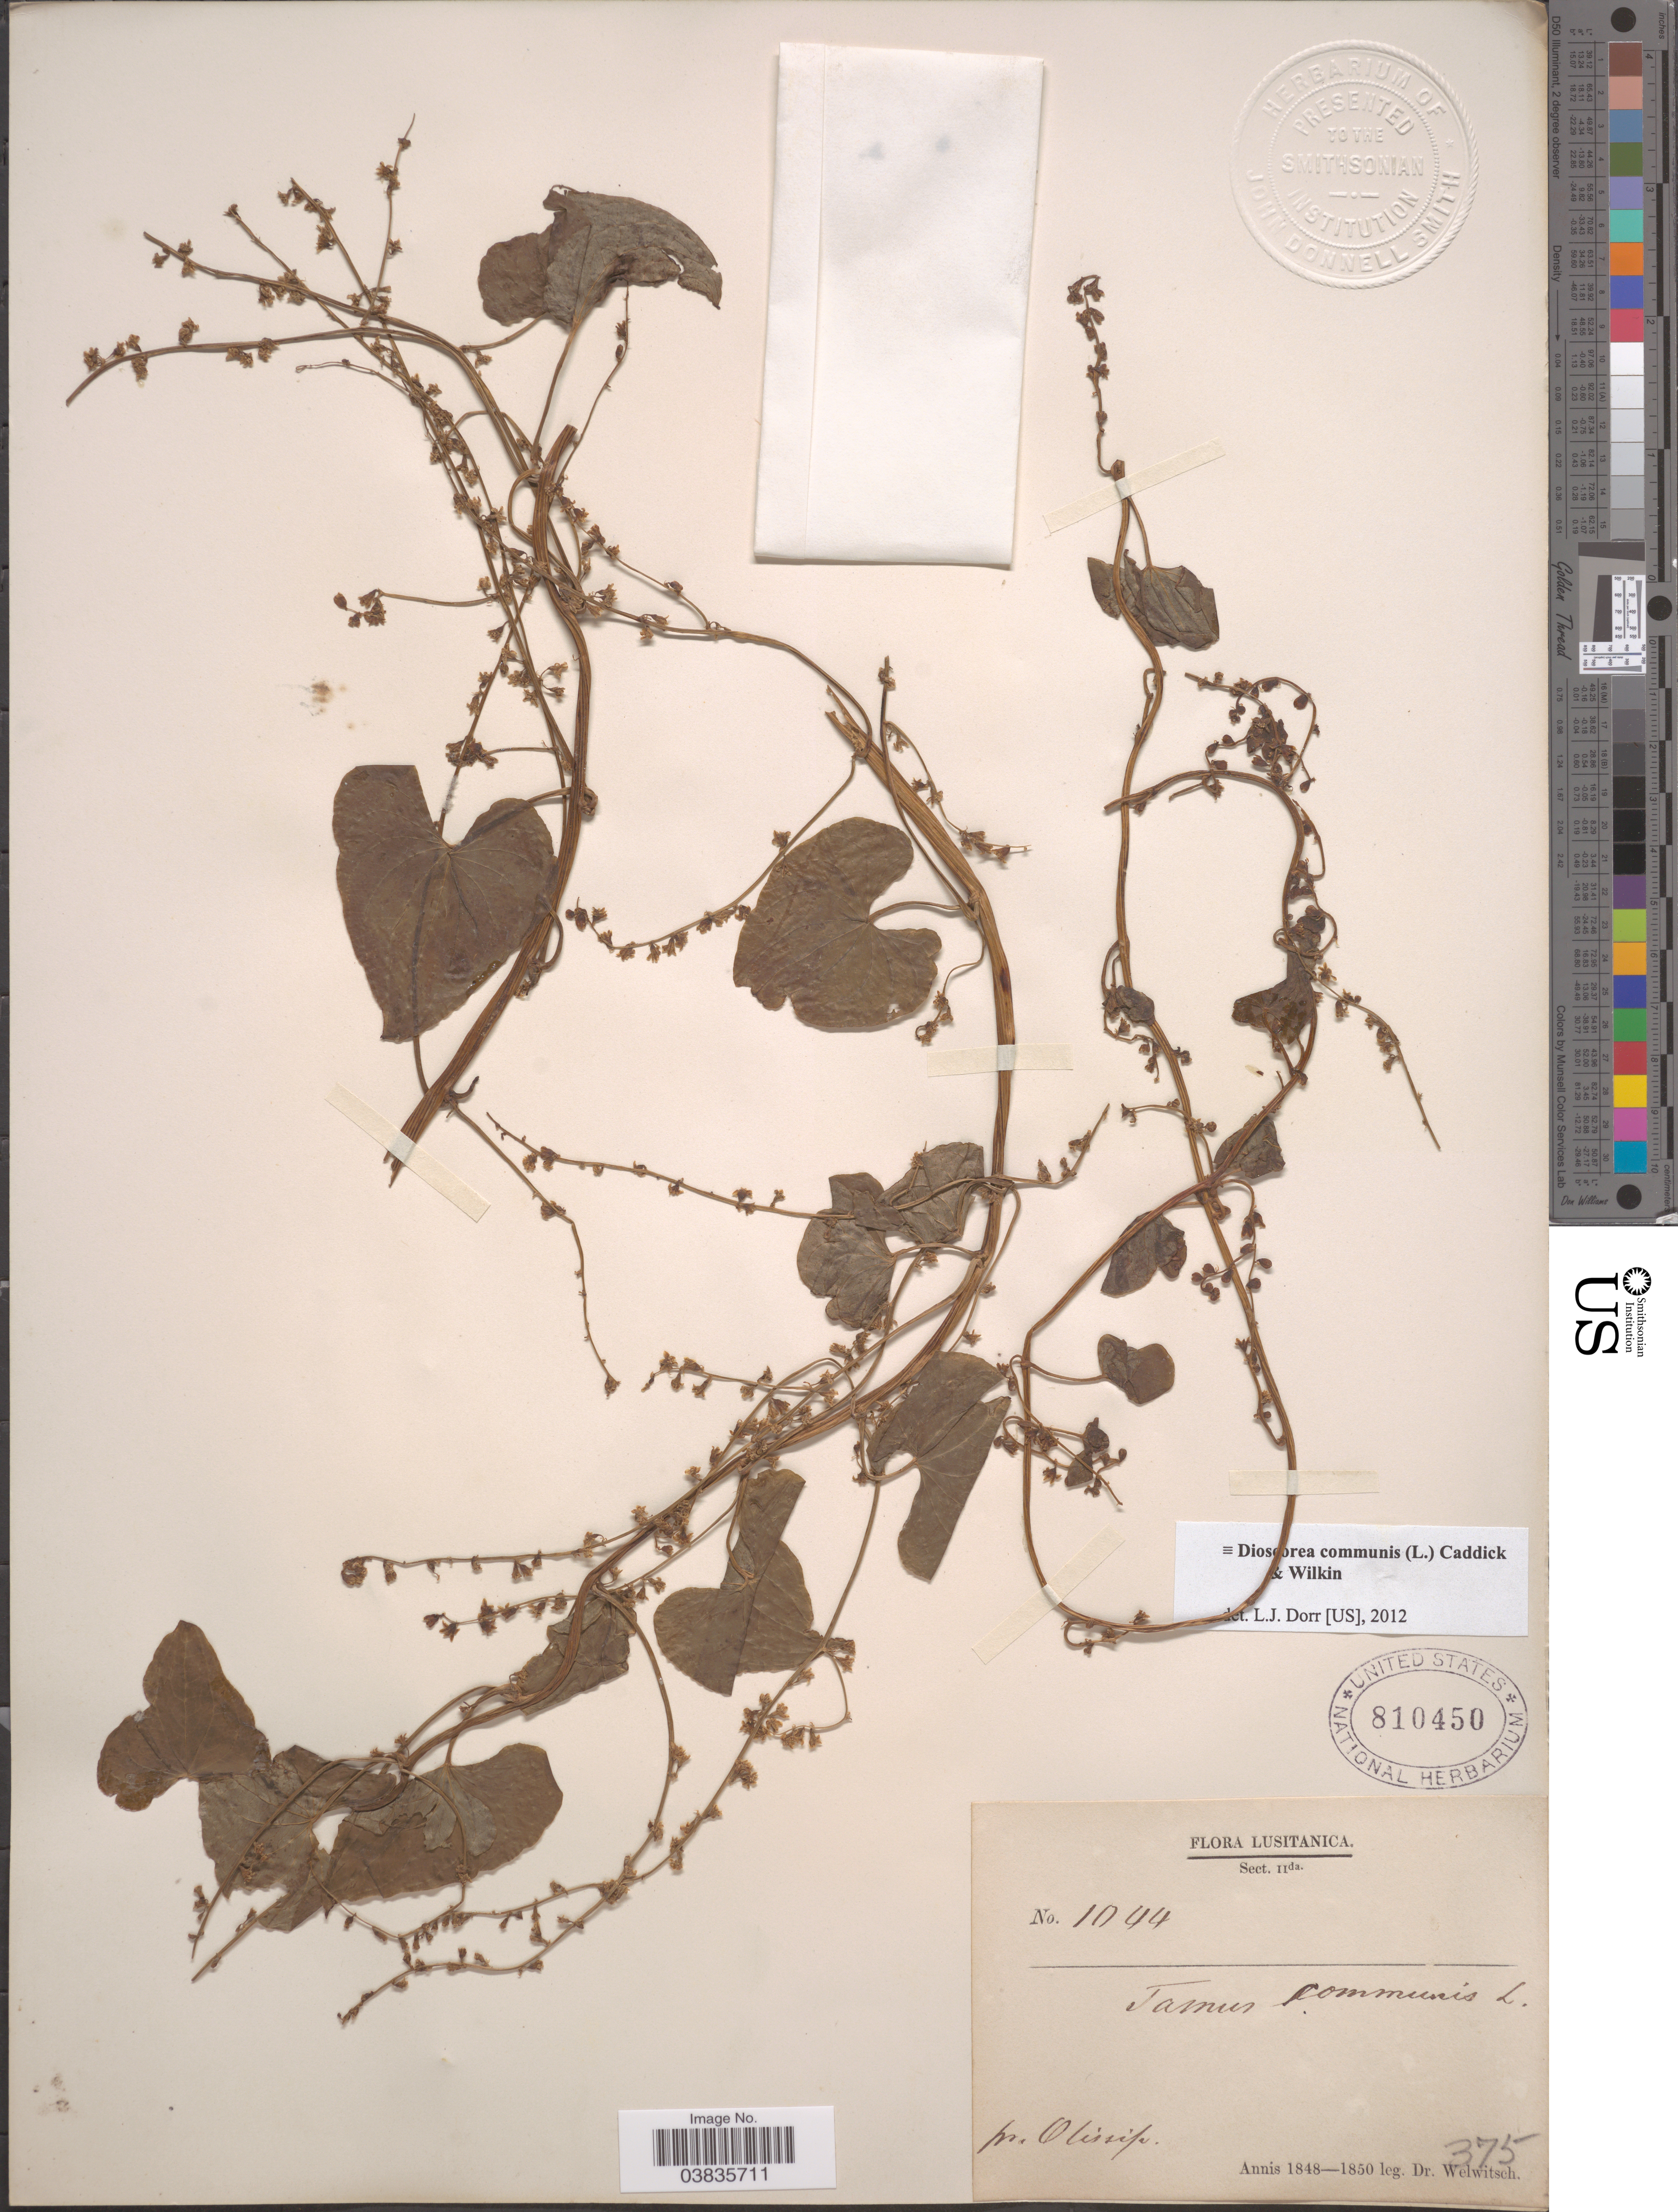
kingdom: Plantae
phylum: Tracheophyta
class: Liliopsida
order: Dioscoreales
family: Dioscoreaceae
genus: Dioscorea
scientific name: Dioscorea communis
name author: (L.) Caddick & Wilkin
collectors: -. Welwitsch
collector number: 1044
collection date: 1848/1850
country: Portugal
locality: Lusitanica. pr. Olissip.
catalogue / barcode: US 810450